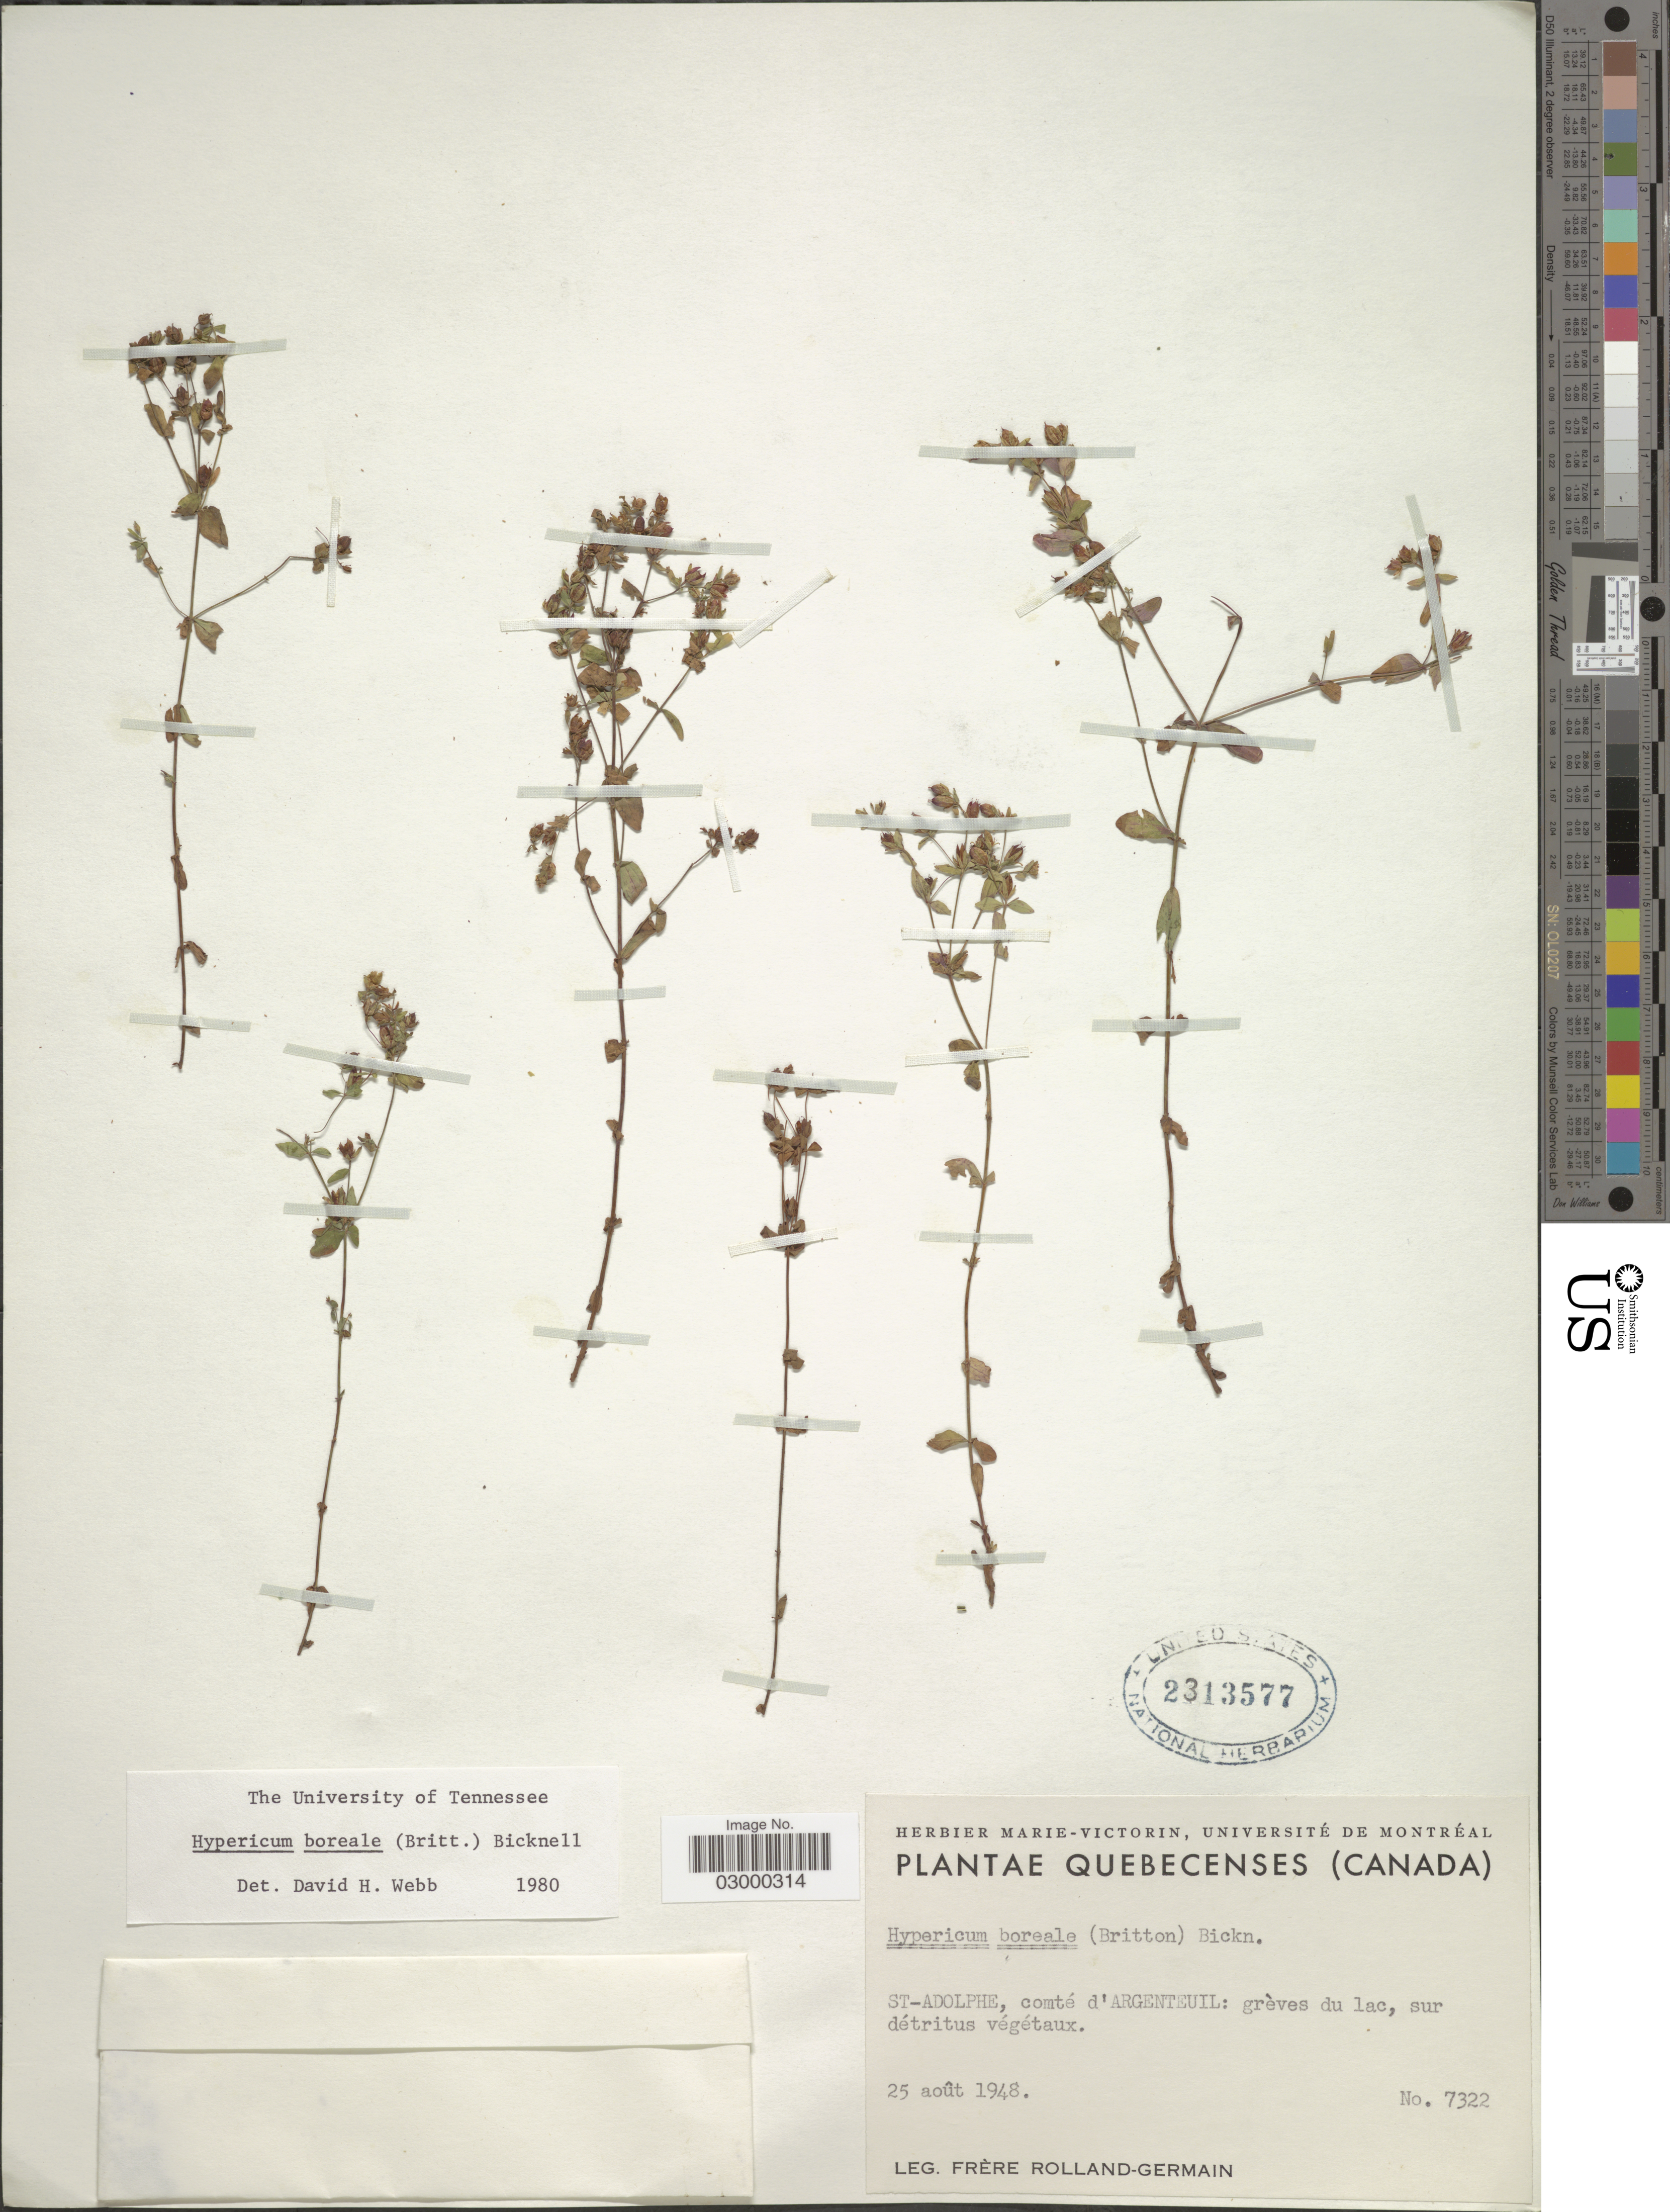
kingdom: Plantae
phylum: Tracheophyta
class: Magnoliopsida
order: Malpighiales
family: Hypericaceae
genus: Hypericum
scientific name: Hypericum boreale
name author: (Britton) E.P. Bicknell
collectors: Rolland-Germain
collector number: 7322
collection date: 1948-08-25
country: Canada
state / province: Quebec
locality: St-Adolphe, comté d'Argenteuil, grèves du lac, sur détritus végétaux.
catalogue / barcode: US 2313577